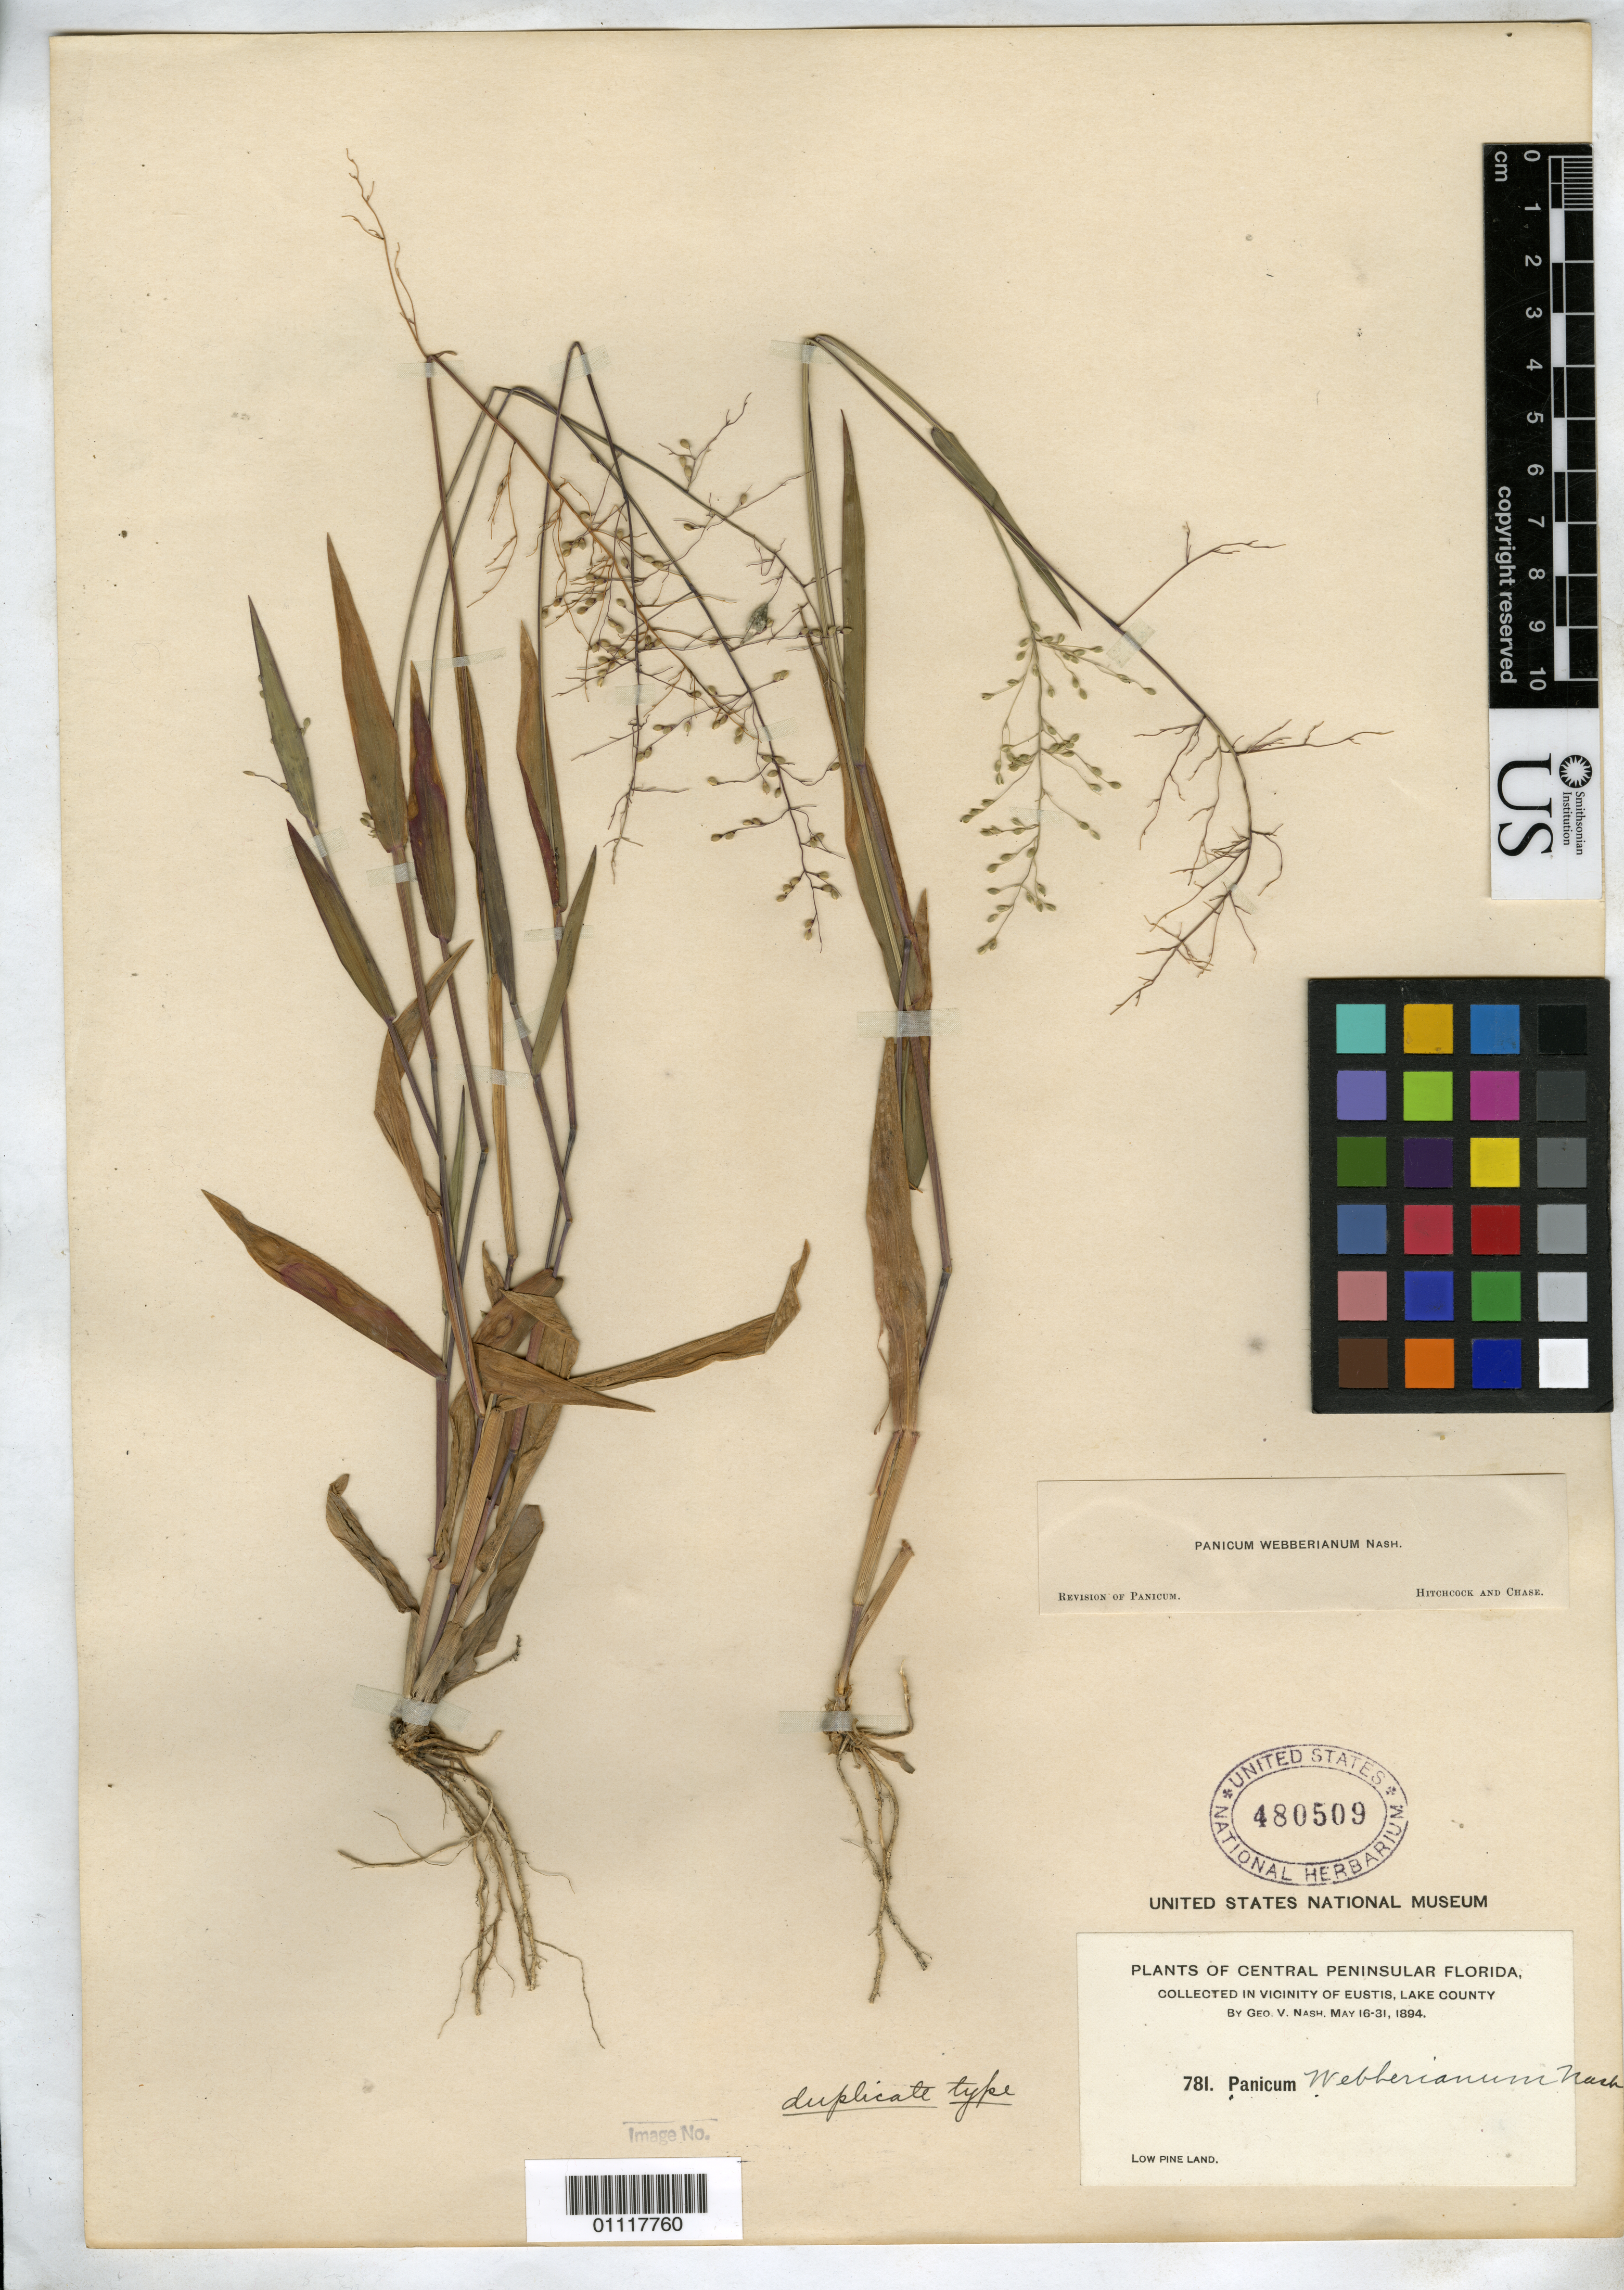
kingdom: Plantae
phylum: Tracheophyta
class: Liliopsida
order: Poales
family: Poaceae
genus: Panicum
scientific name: Panicum webberianum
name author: Nash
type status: Isotype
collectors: G. V. Nash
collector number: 781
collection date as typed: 16 May 1894 to 31 May 1894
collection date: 1894-05-16/1894-05-31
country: United States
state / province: Florida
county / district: Lake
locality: Vicinity of Eustis.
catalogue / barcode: US 480509